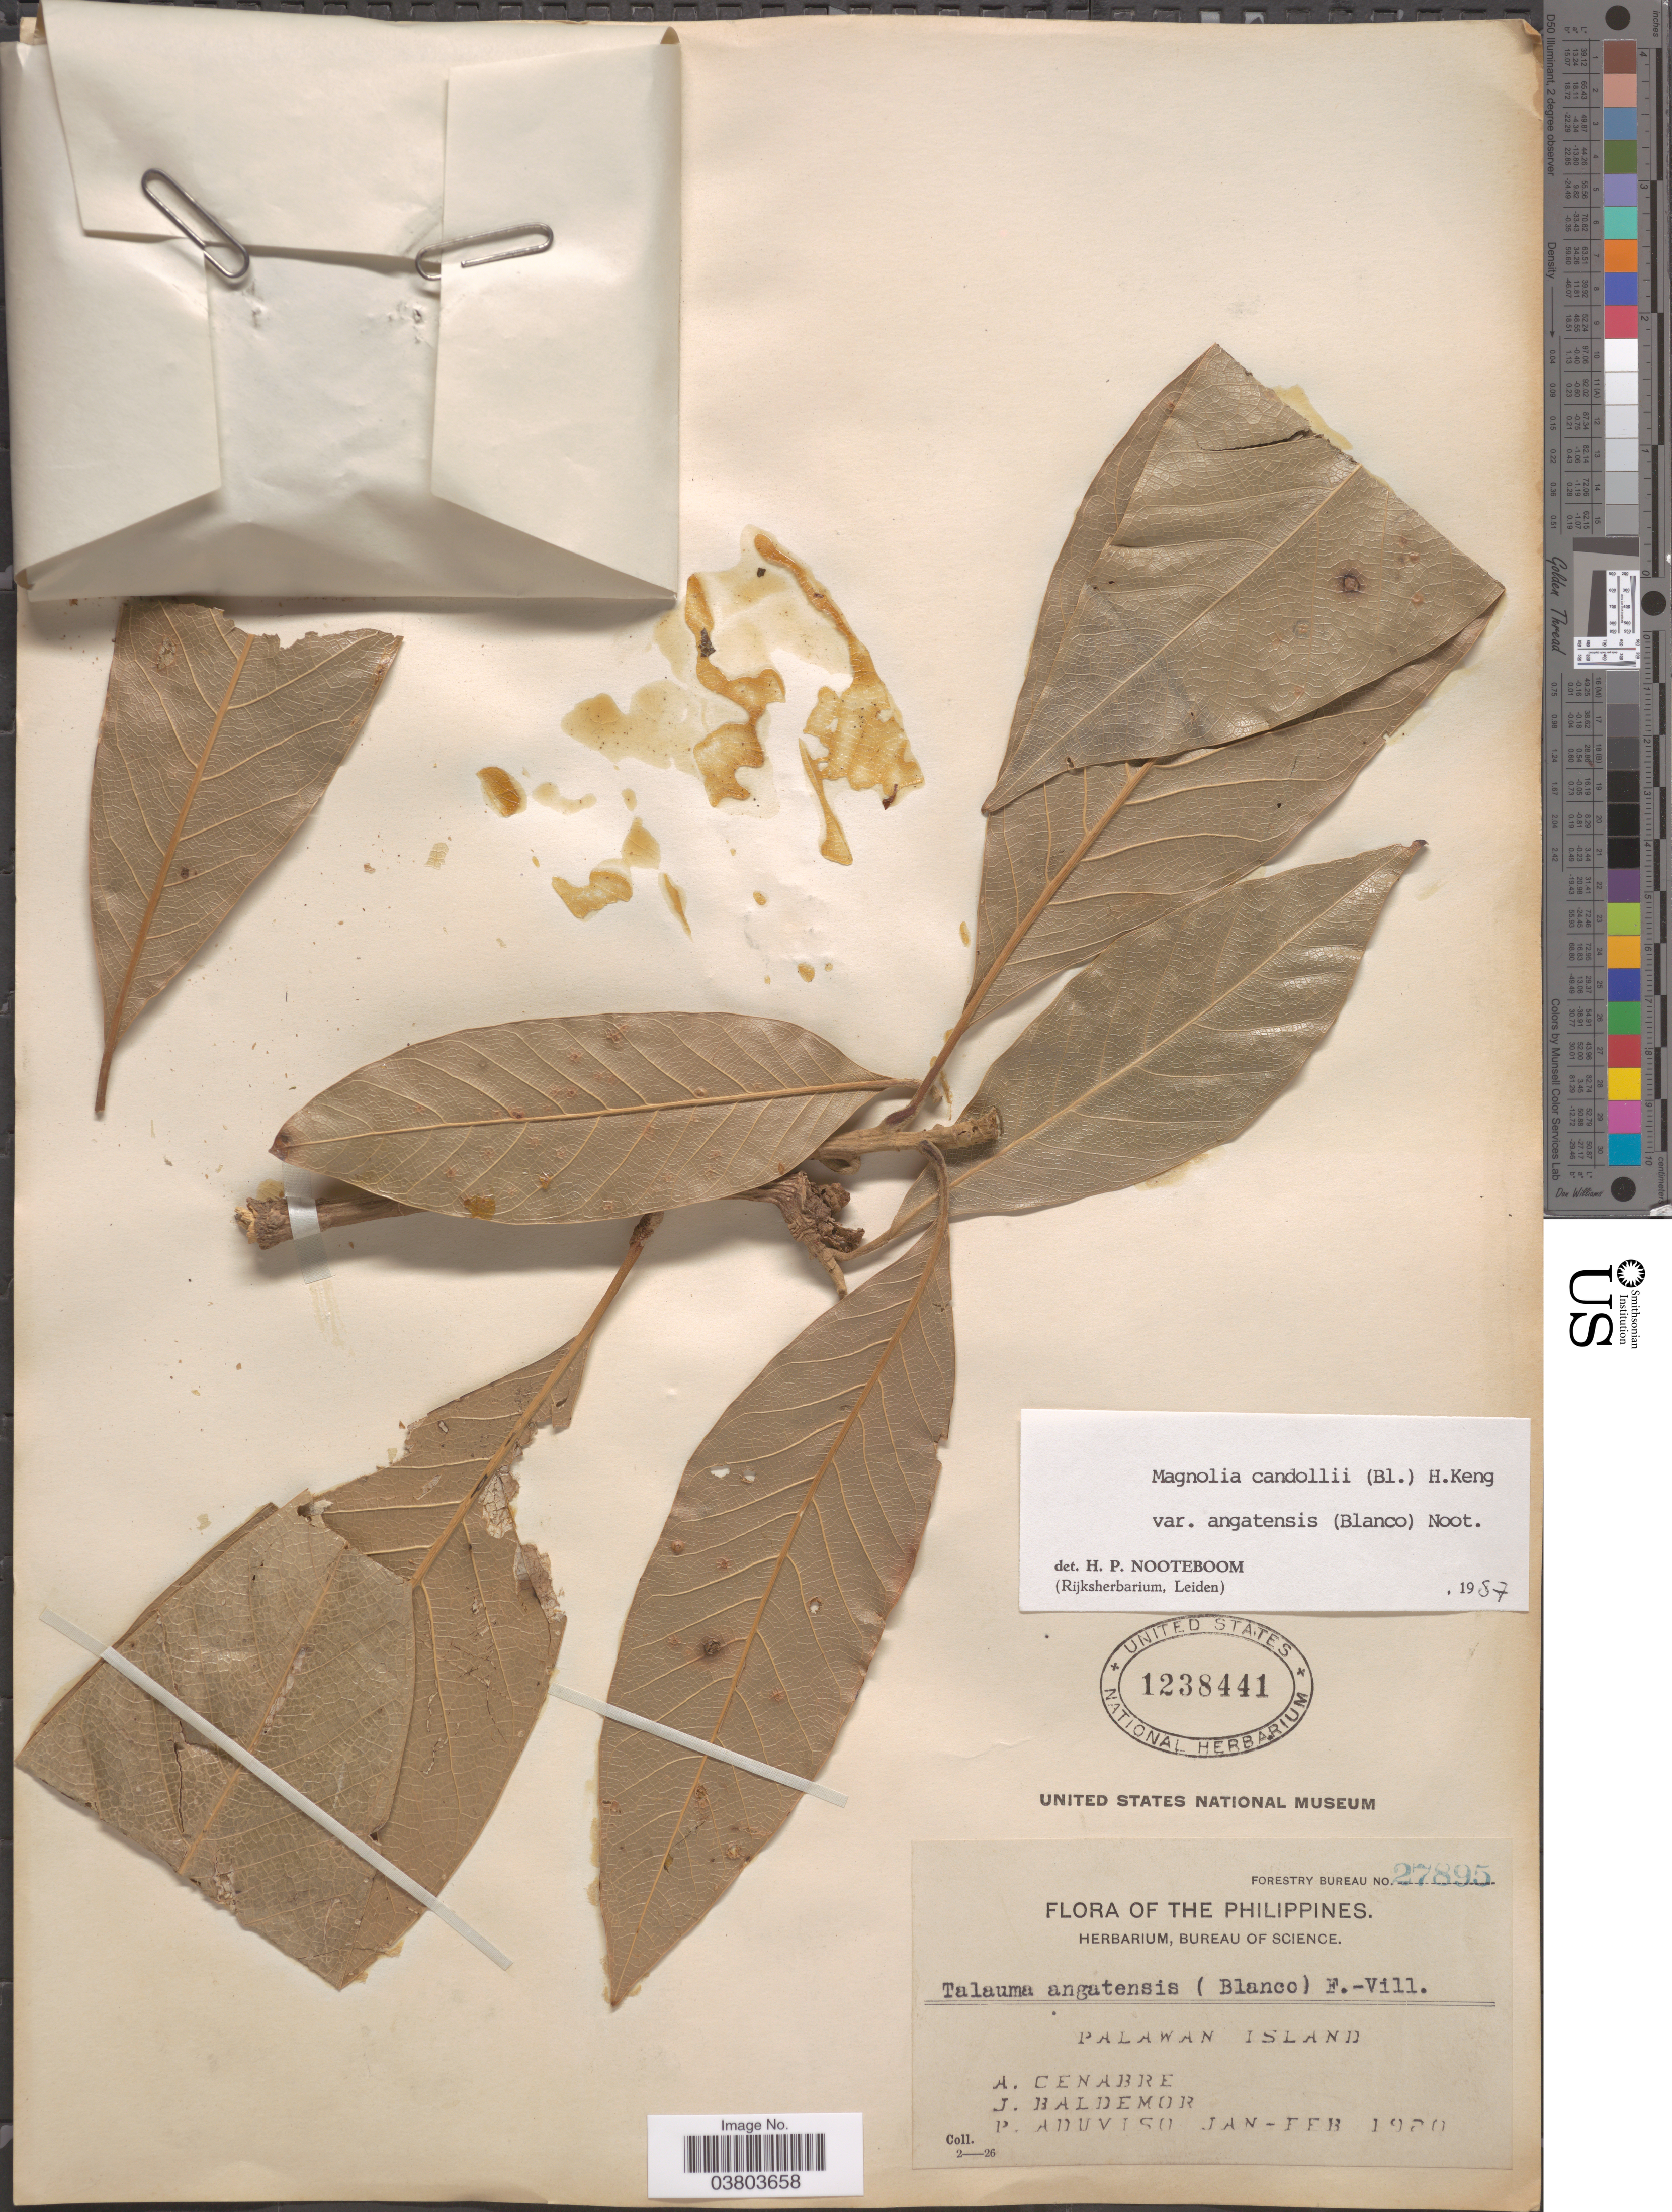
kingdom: Plantae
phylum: Tracheophyta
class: Magnoliopsida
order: Magnoliales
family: Magnoliaceae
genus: Magnolia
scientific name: Magnolia candollei var. angatensis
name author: (Blanco) Noot.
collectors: A. Cenabre, J. Baldemor & P. Aduviso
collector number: Forestry Bureau 27895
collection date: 1920-01/1920-02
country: Philippines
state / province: Mimaropa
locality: Palawan Island.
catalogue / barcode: US 1238441